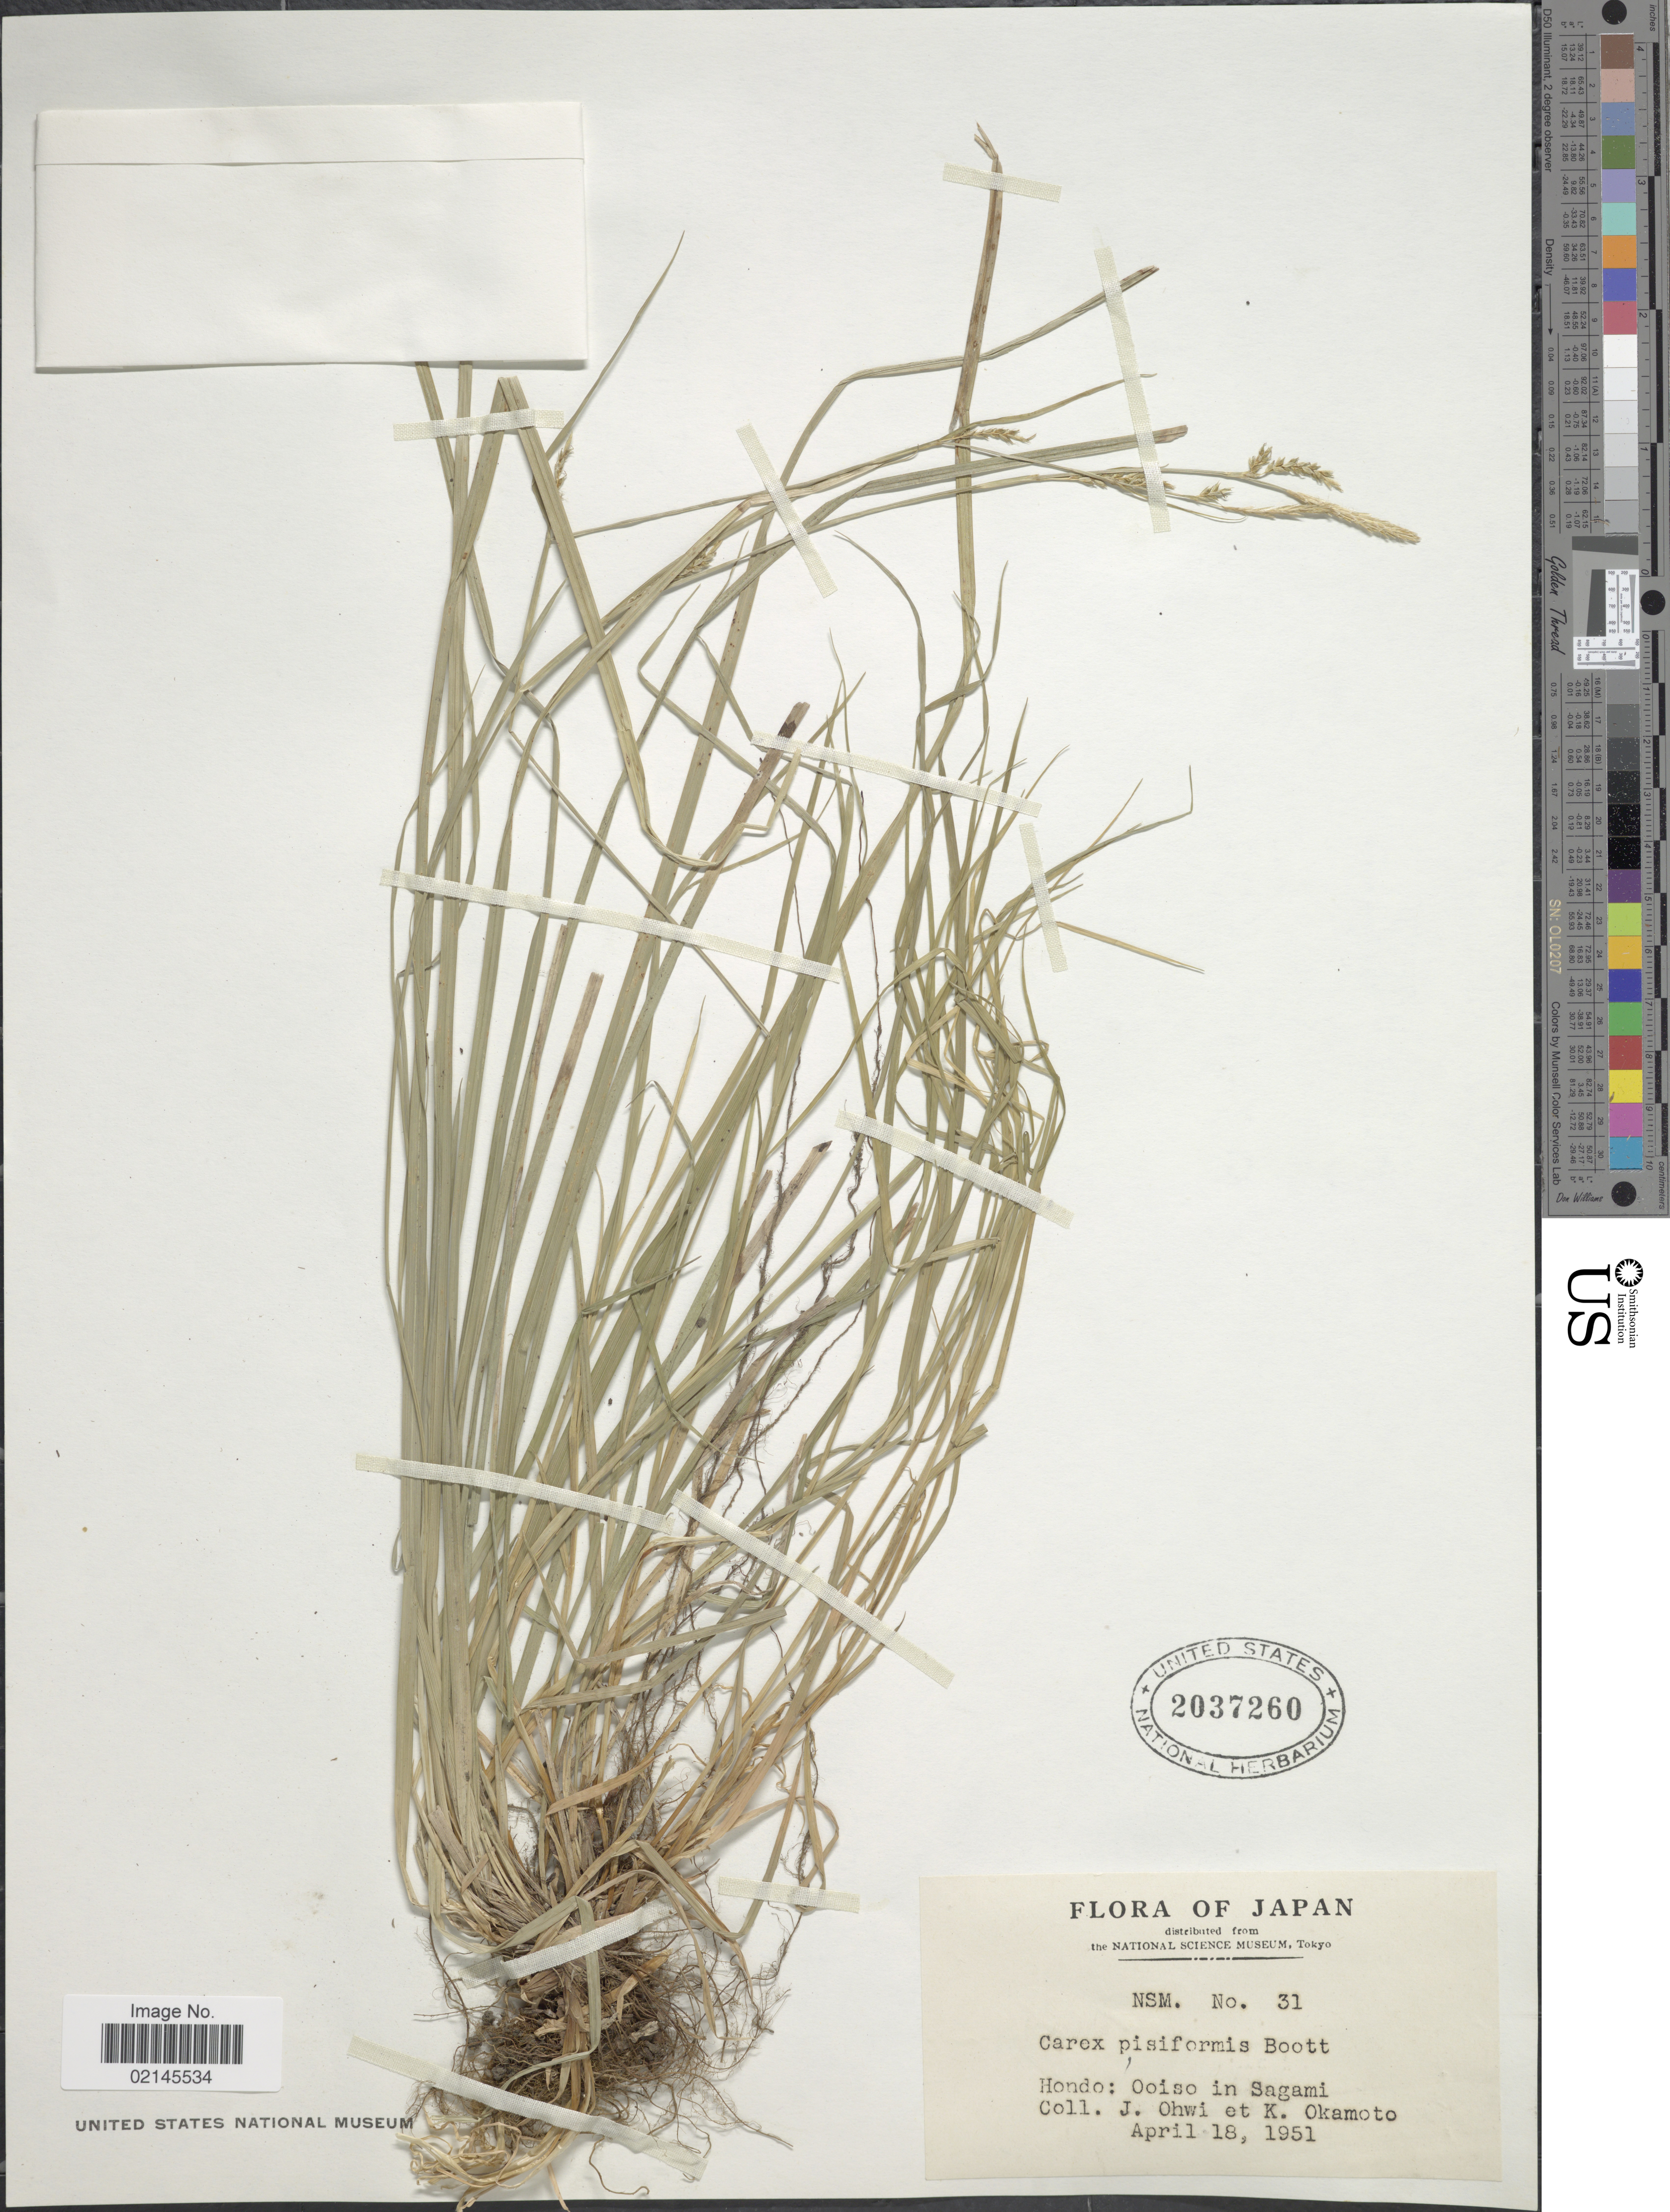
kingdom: Plantae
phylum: Tracheophyta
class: Liliopsida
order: Poales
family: Cyperaceae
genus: Carex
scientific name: Carex pisiformis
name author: Boott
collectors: J. Ohwi & K. Okamoto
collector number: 31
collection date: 1951-04-18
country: Japan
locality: Hondo, Ooiso in Sagami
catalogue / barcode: US 2037260